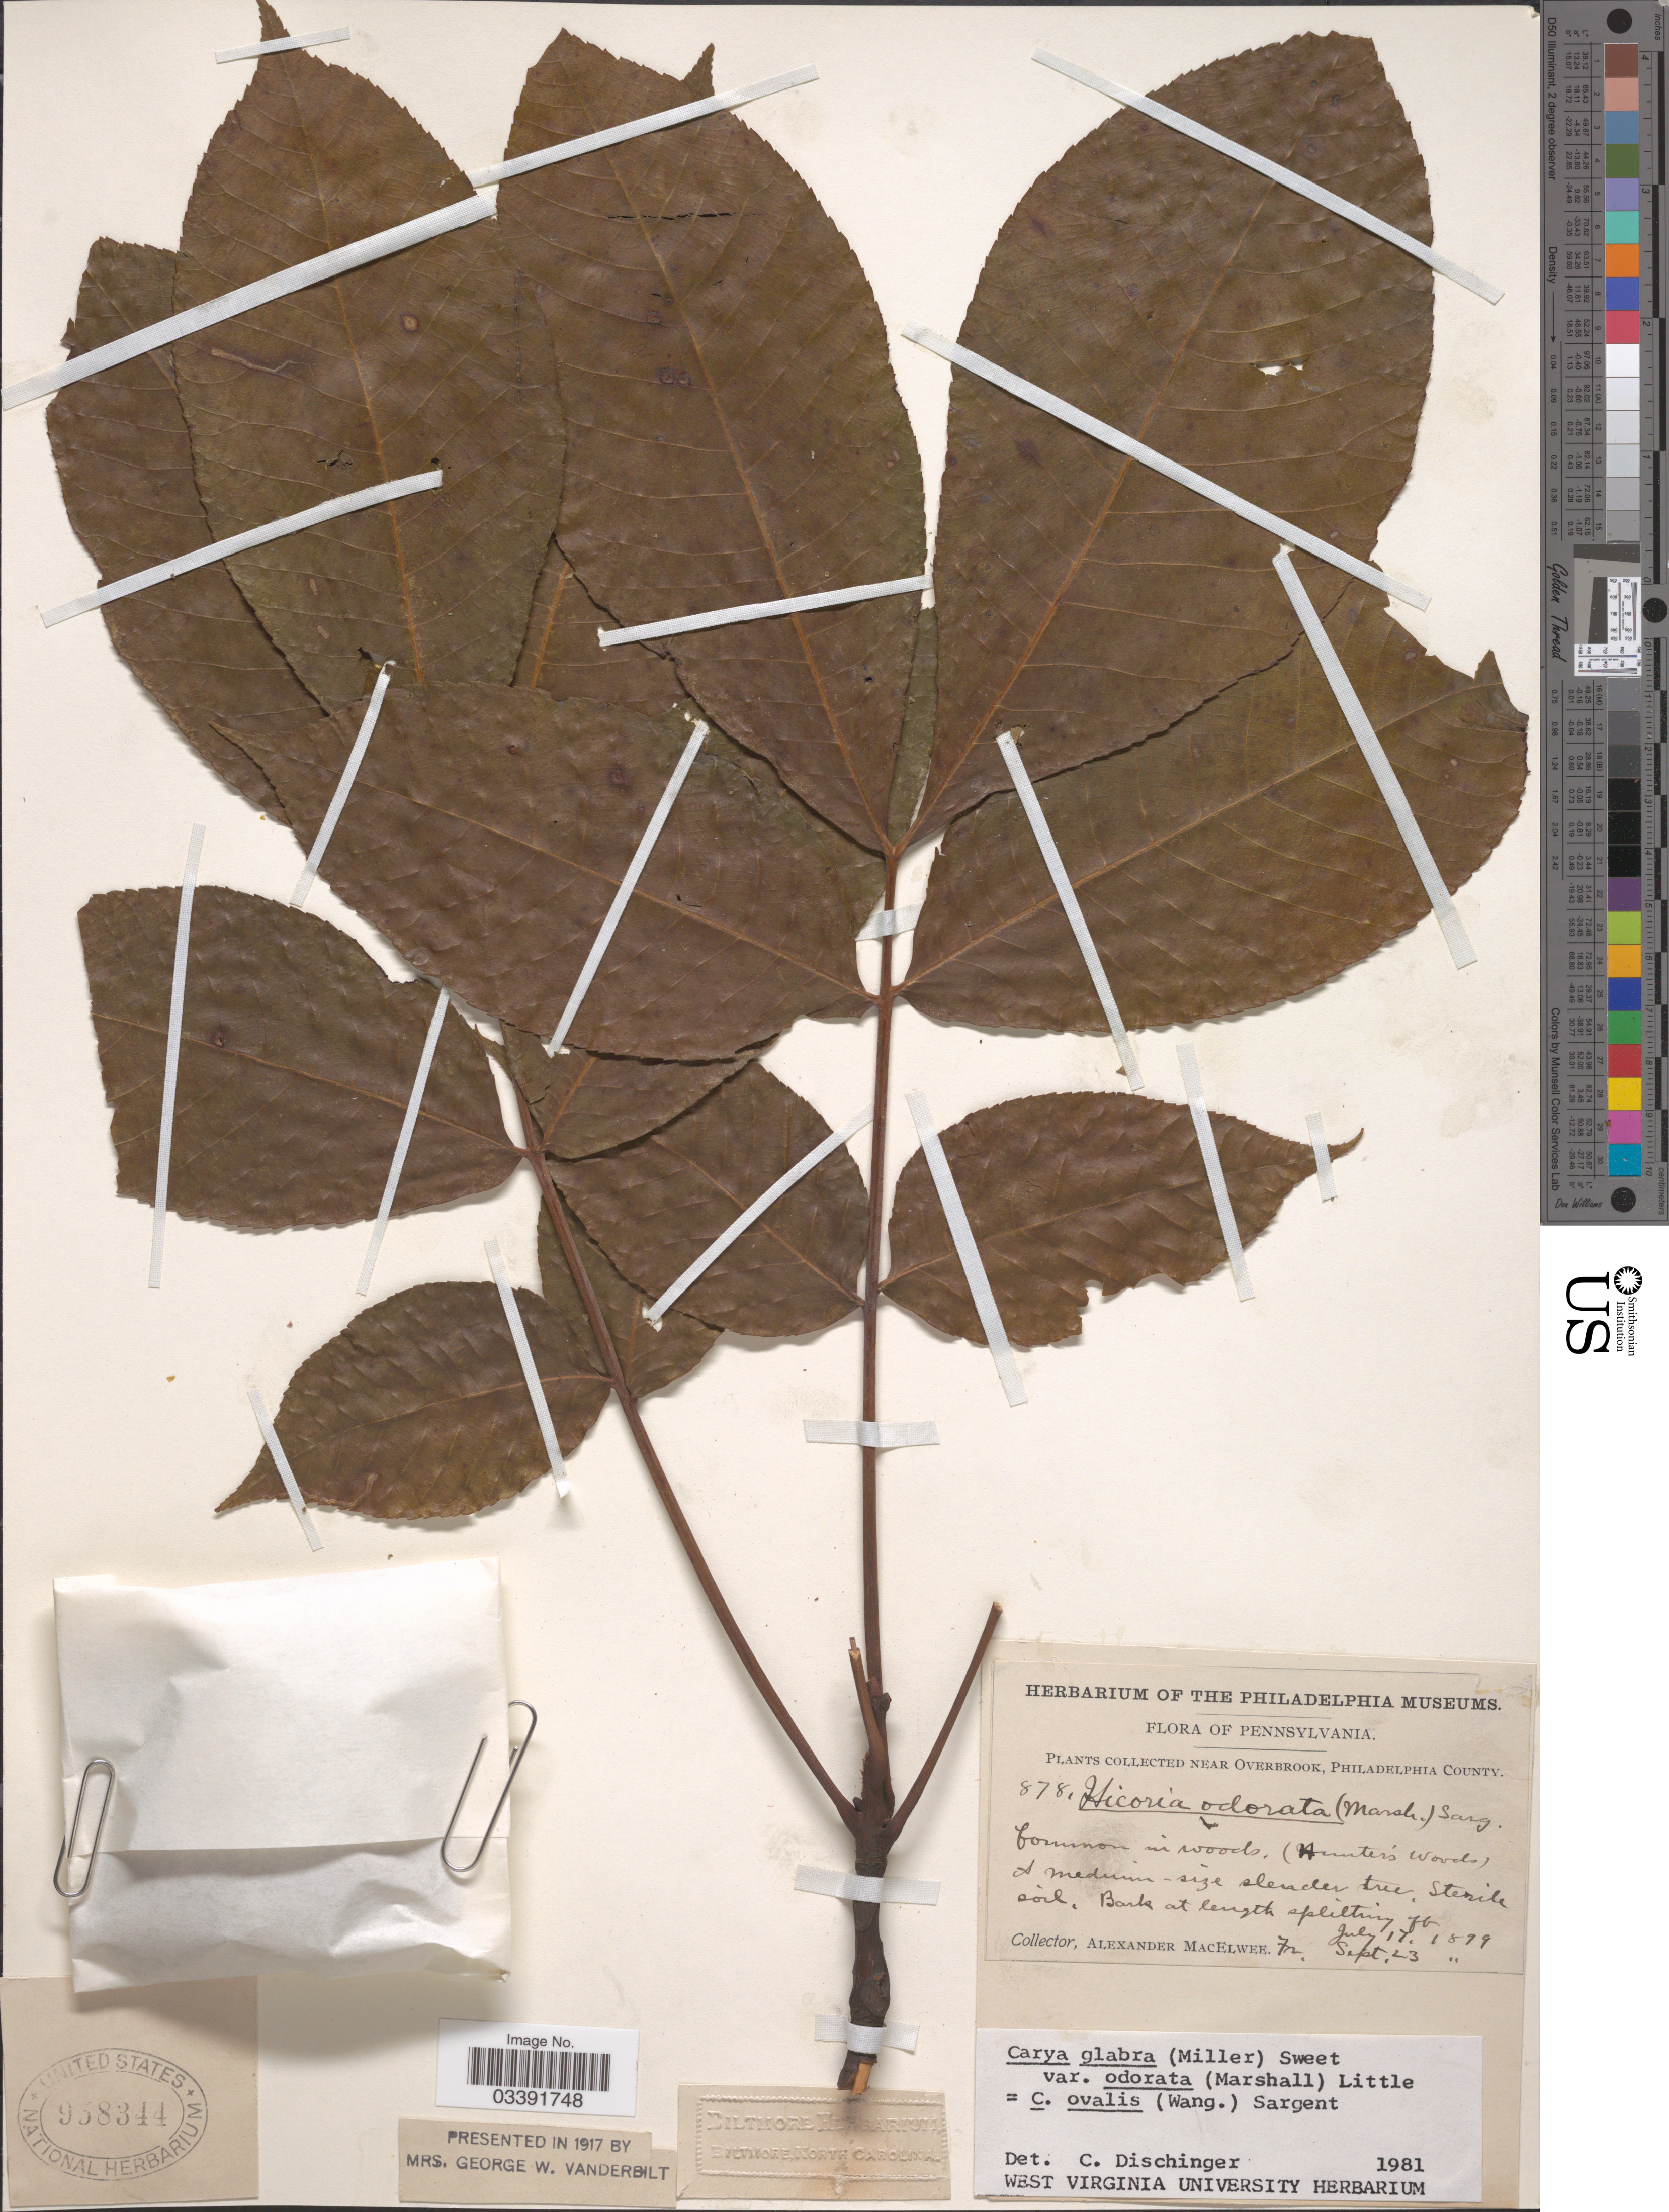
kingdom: Plantae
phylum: Tracheophyta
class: Magnoliopsida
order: Fagales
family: Juglandaceae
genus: Carya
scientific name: Carya glabra var. odorata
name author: (Marshall) Little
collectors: A. MacElwee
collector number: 878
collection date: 1899-07-17/1899-09-23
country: United States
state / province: Pennsylvania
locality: Near Overbrook, Philadelphia County.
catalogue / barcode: US 958344